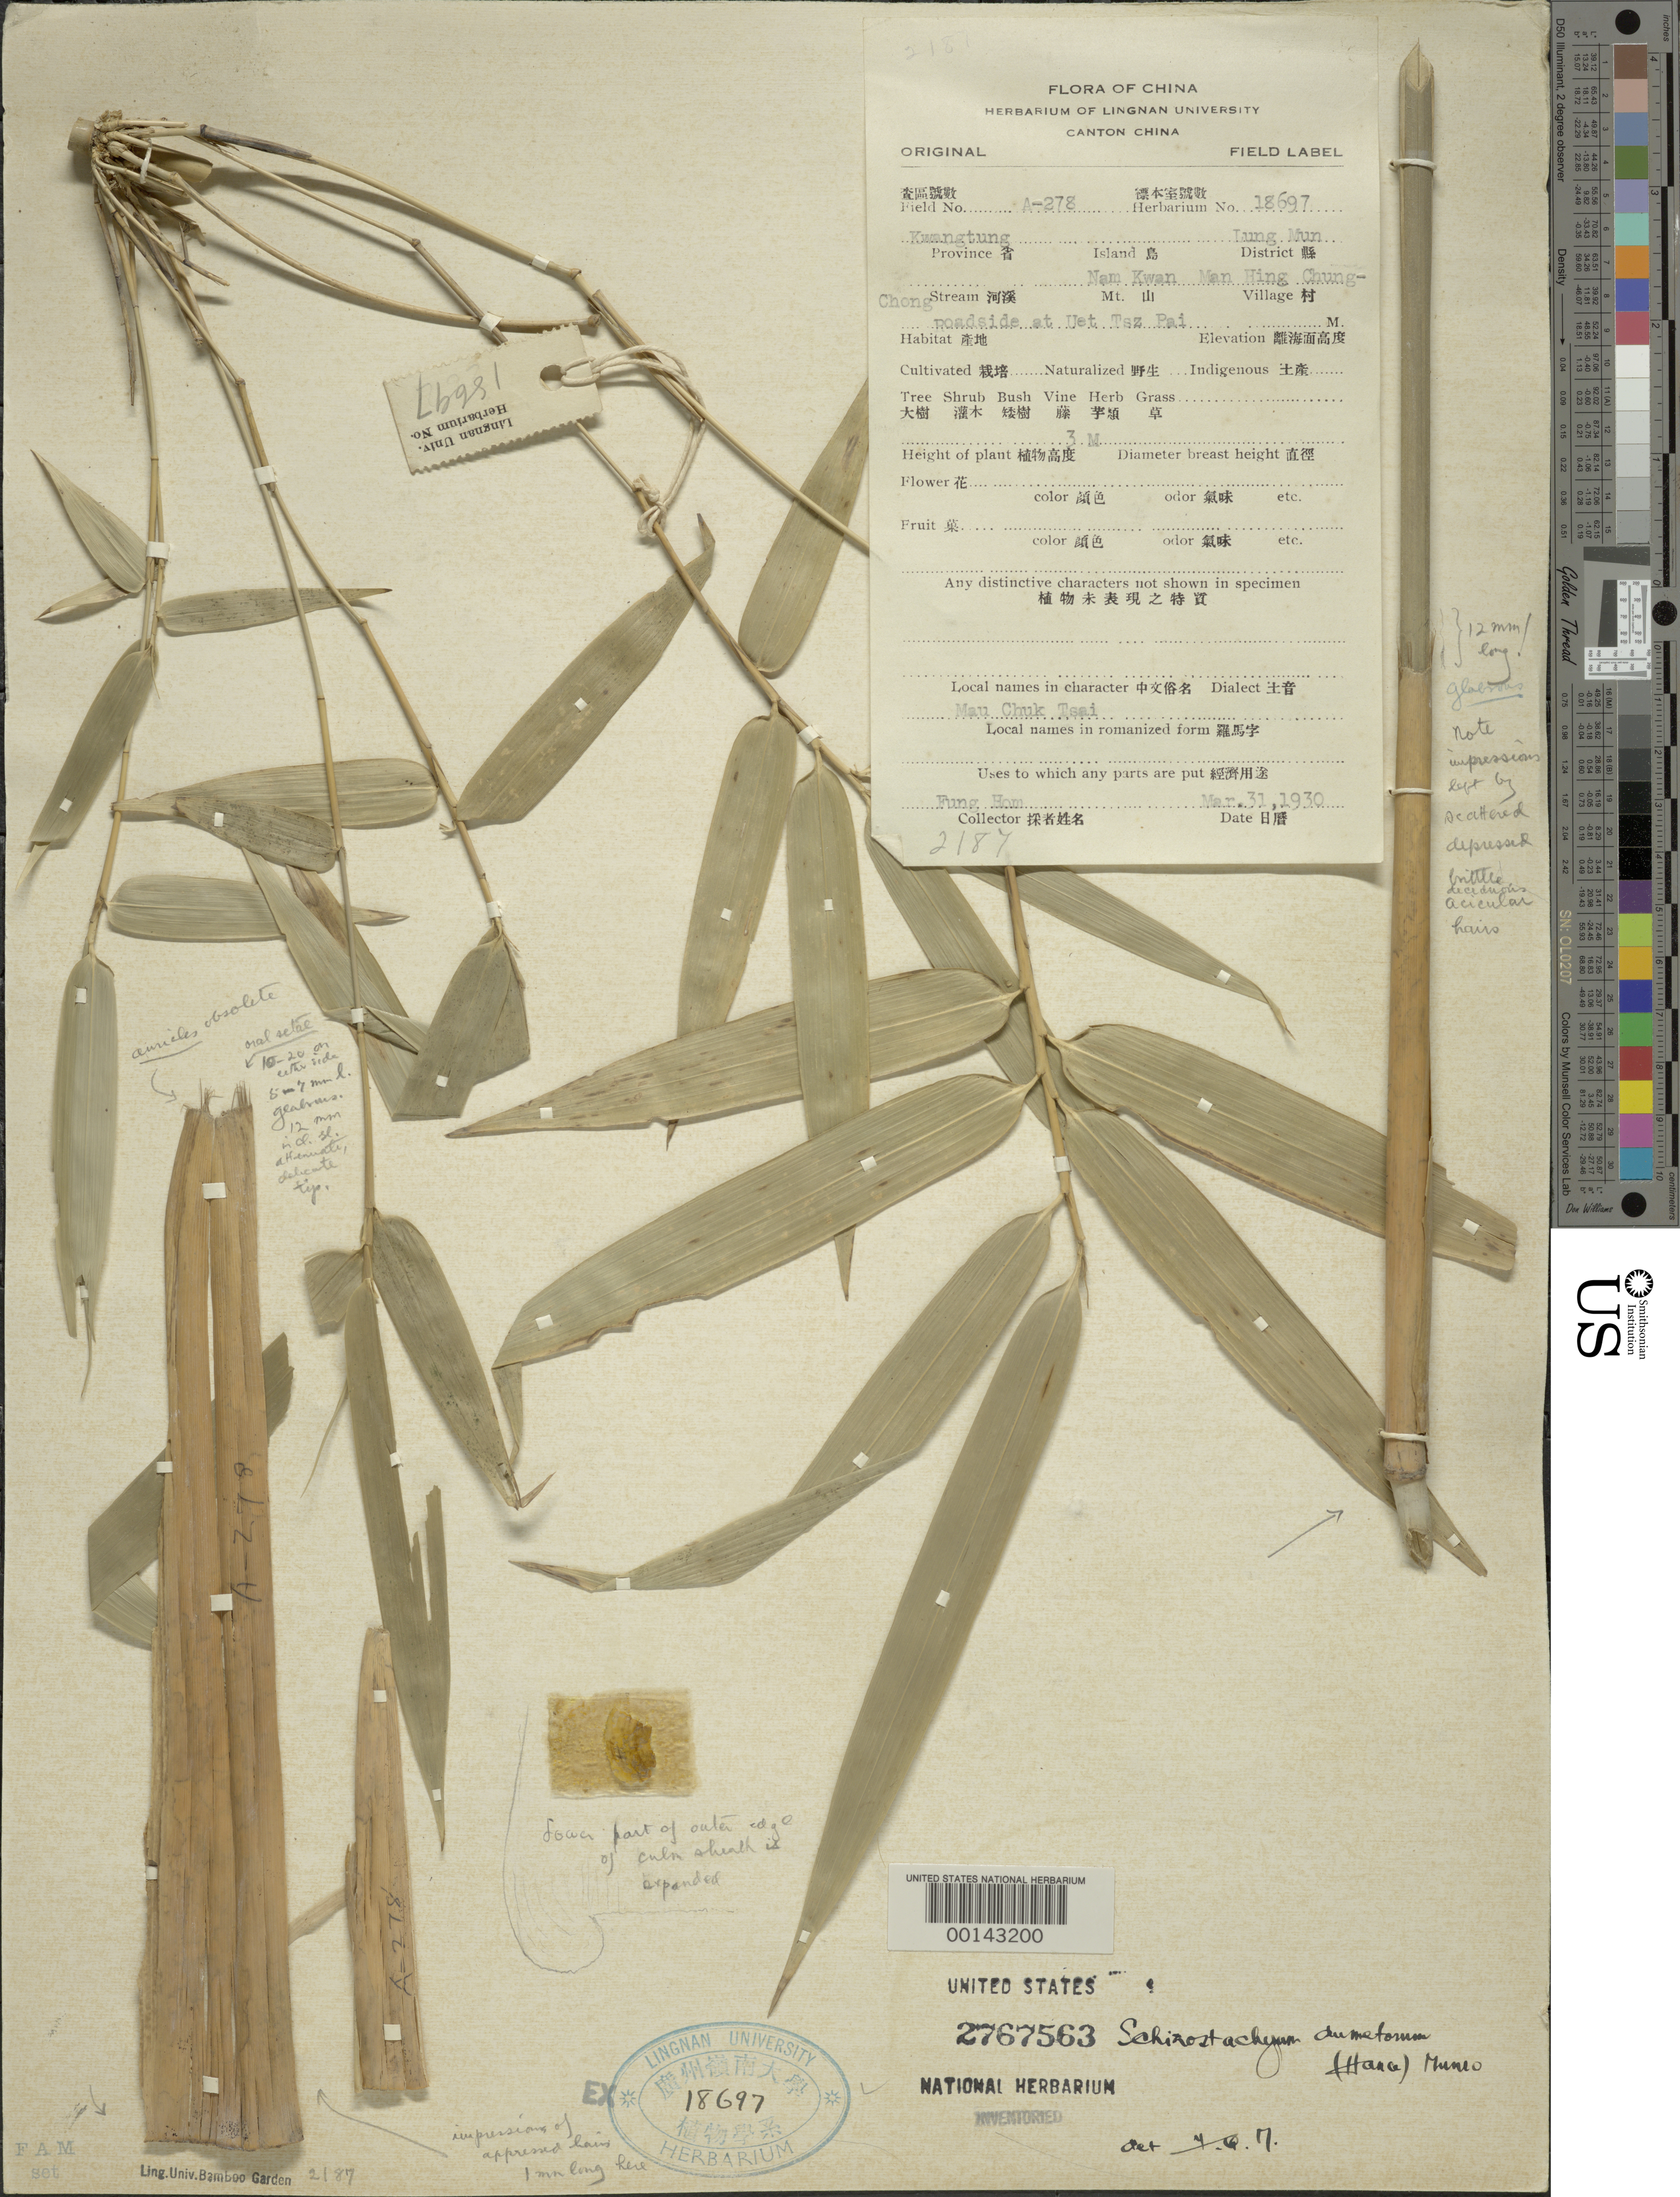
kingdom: Plantae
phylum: Tracheophyta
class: Liliopsida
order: Poales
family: Poaceae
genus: Schizostachyum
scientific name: Schizostachyum dumetorum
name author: (Hance) Munro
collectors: H. L. Fung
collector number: A-278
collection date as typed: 31 Mar 1930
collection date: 1930-03-31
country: China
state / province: Guangdong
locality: Lung Mun, Nam Kwan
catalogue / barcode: US 2767563